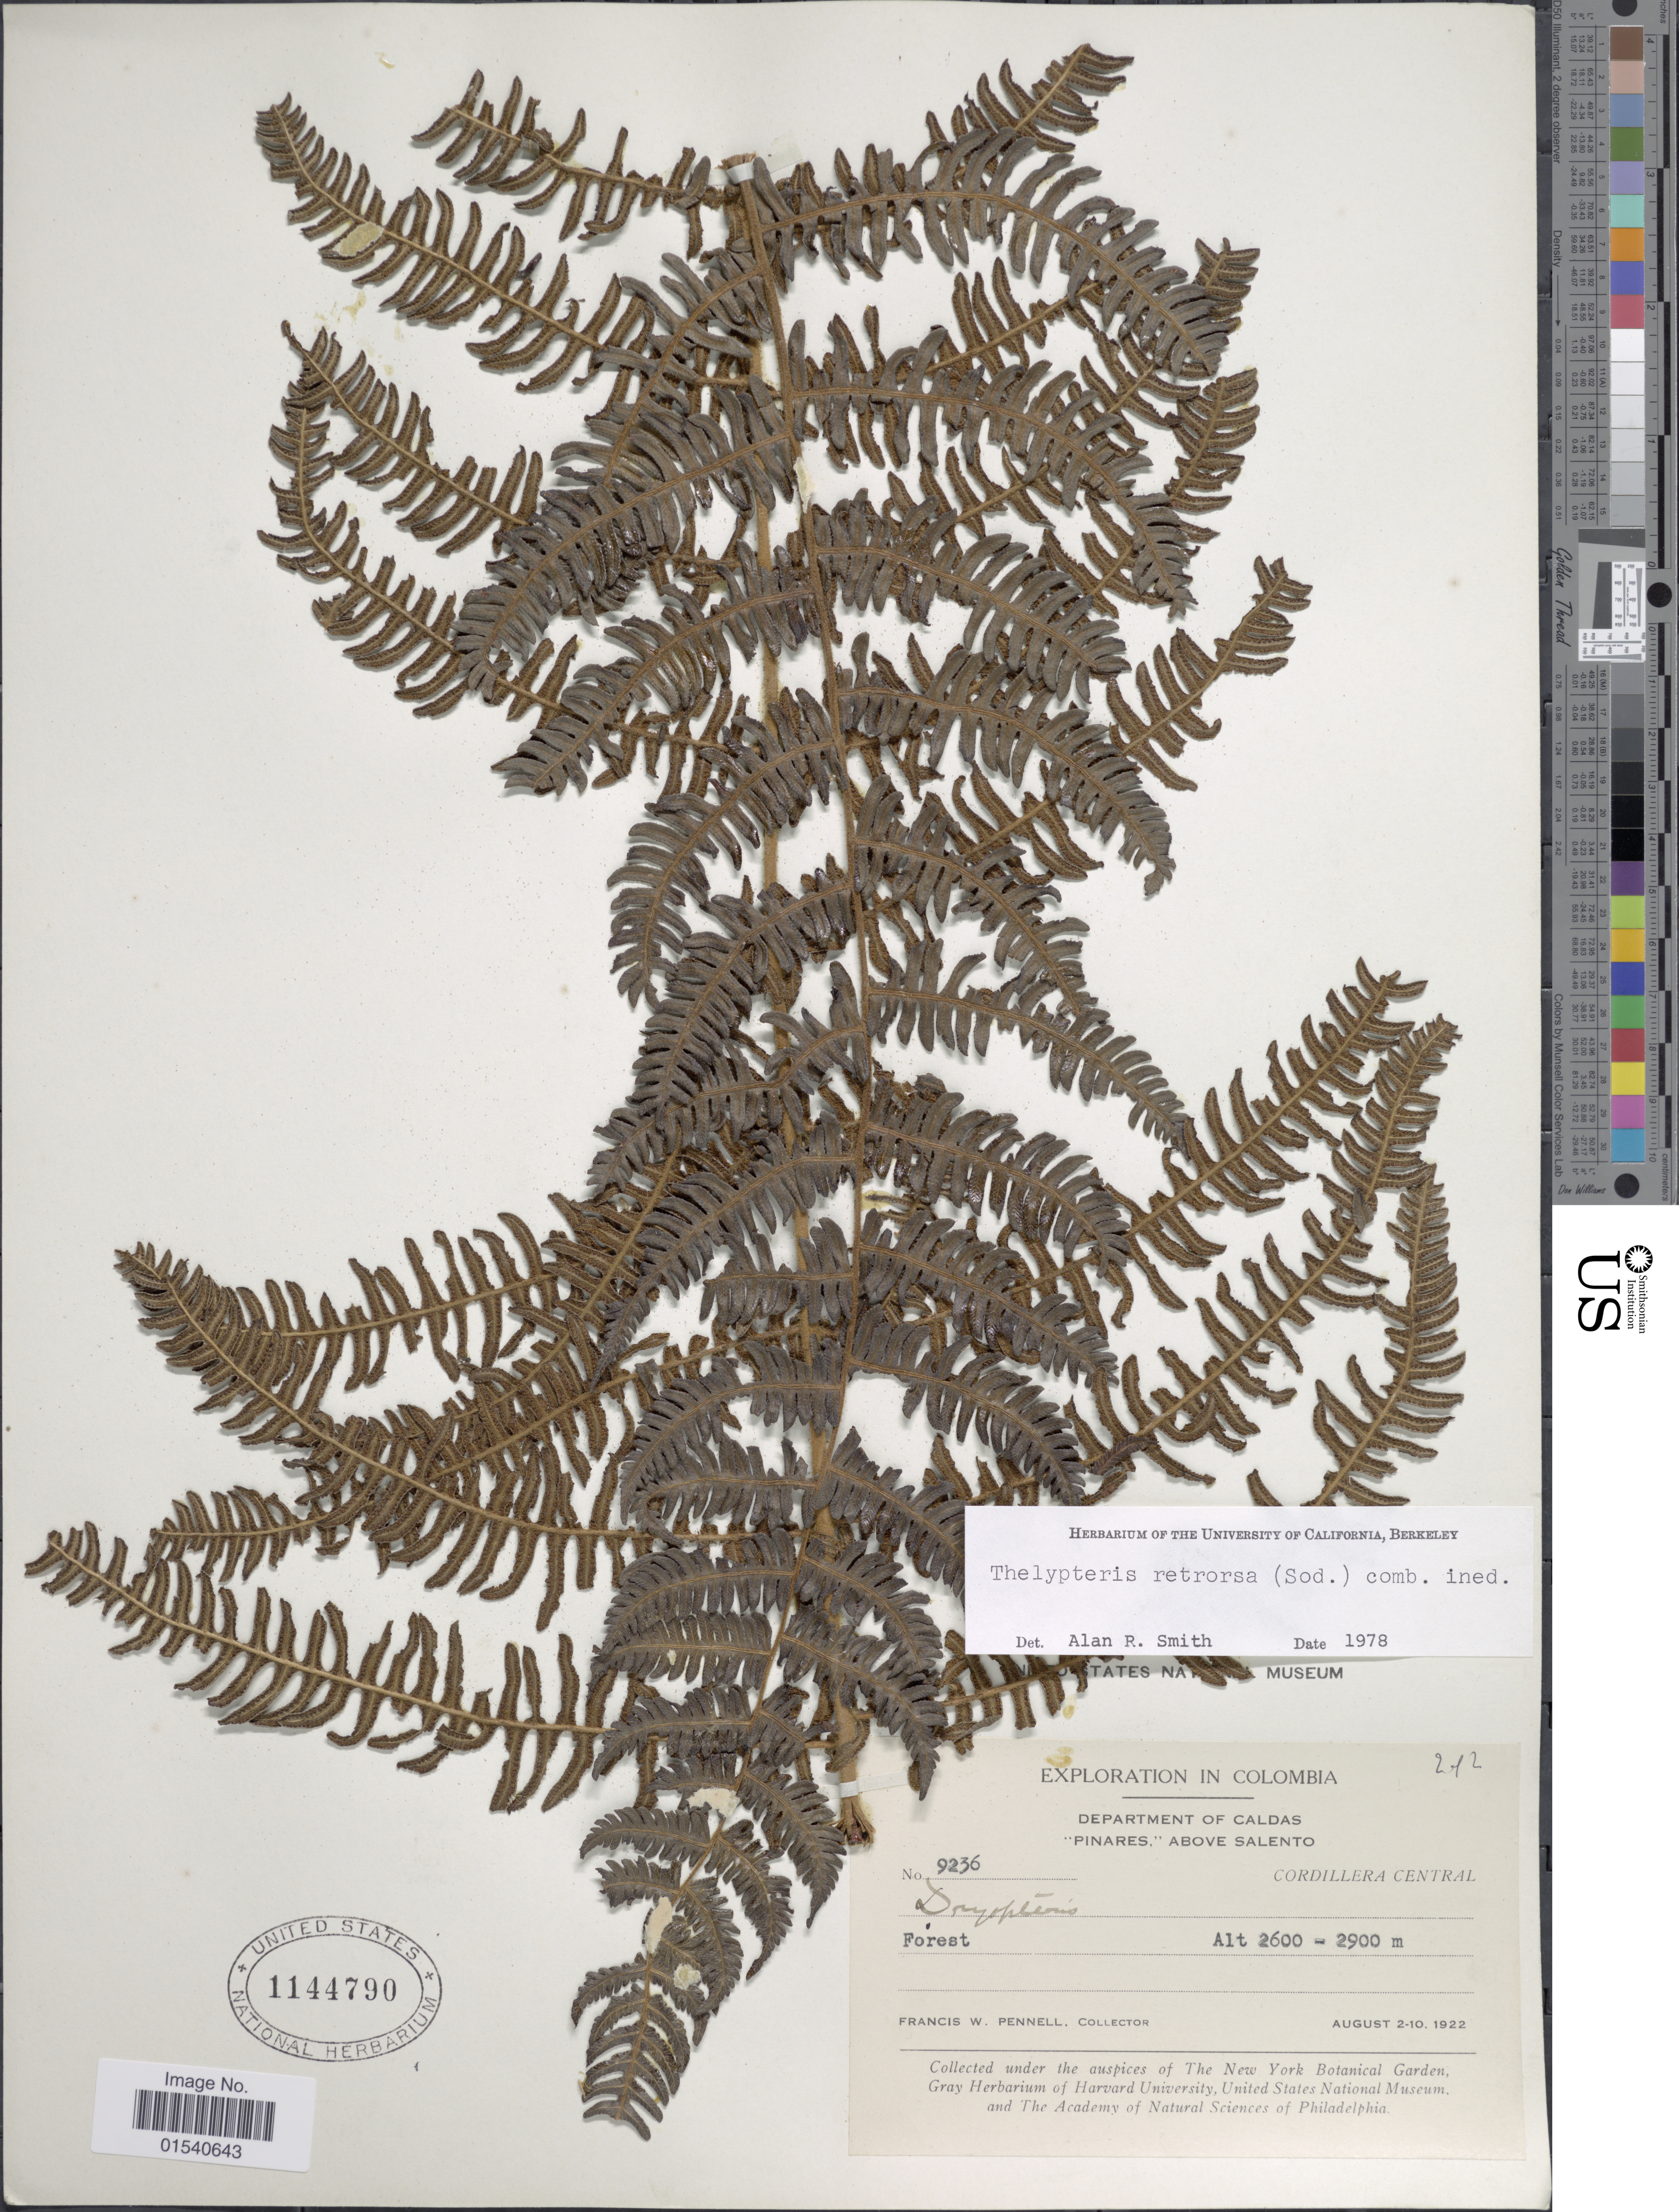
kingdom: Plantae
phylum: Tracheophyta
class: Polypodiopsida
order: Polypodiales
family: Thelypteridaceae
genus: Amauropelta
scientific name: Amauropelta pilosohispida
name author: (Hook.) A.R. Sm.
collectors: F. W. Pennell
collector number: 9236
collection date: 1922-08-02/1922-08-10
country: Colombia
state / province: Caldas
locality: Department of Caldas 'Pinares,' above Salento, Cordillera Central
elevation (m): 2600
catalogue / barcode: US 1144790